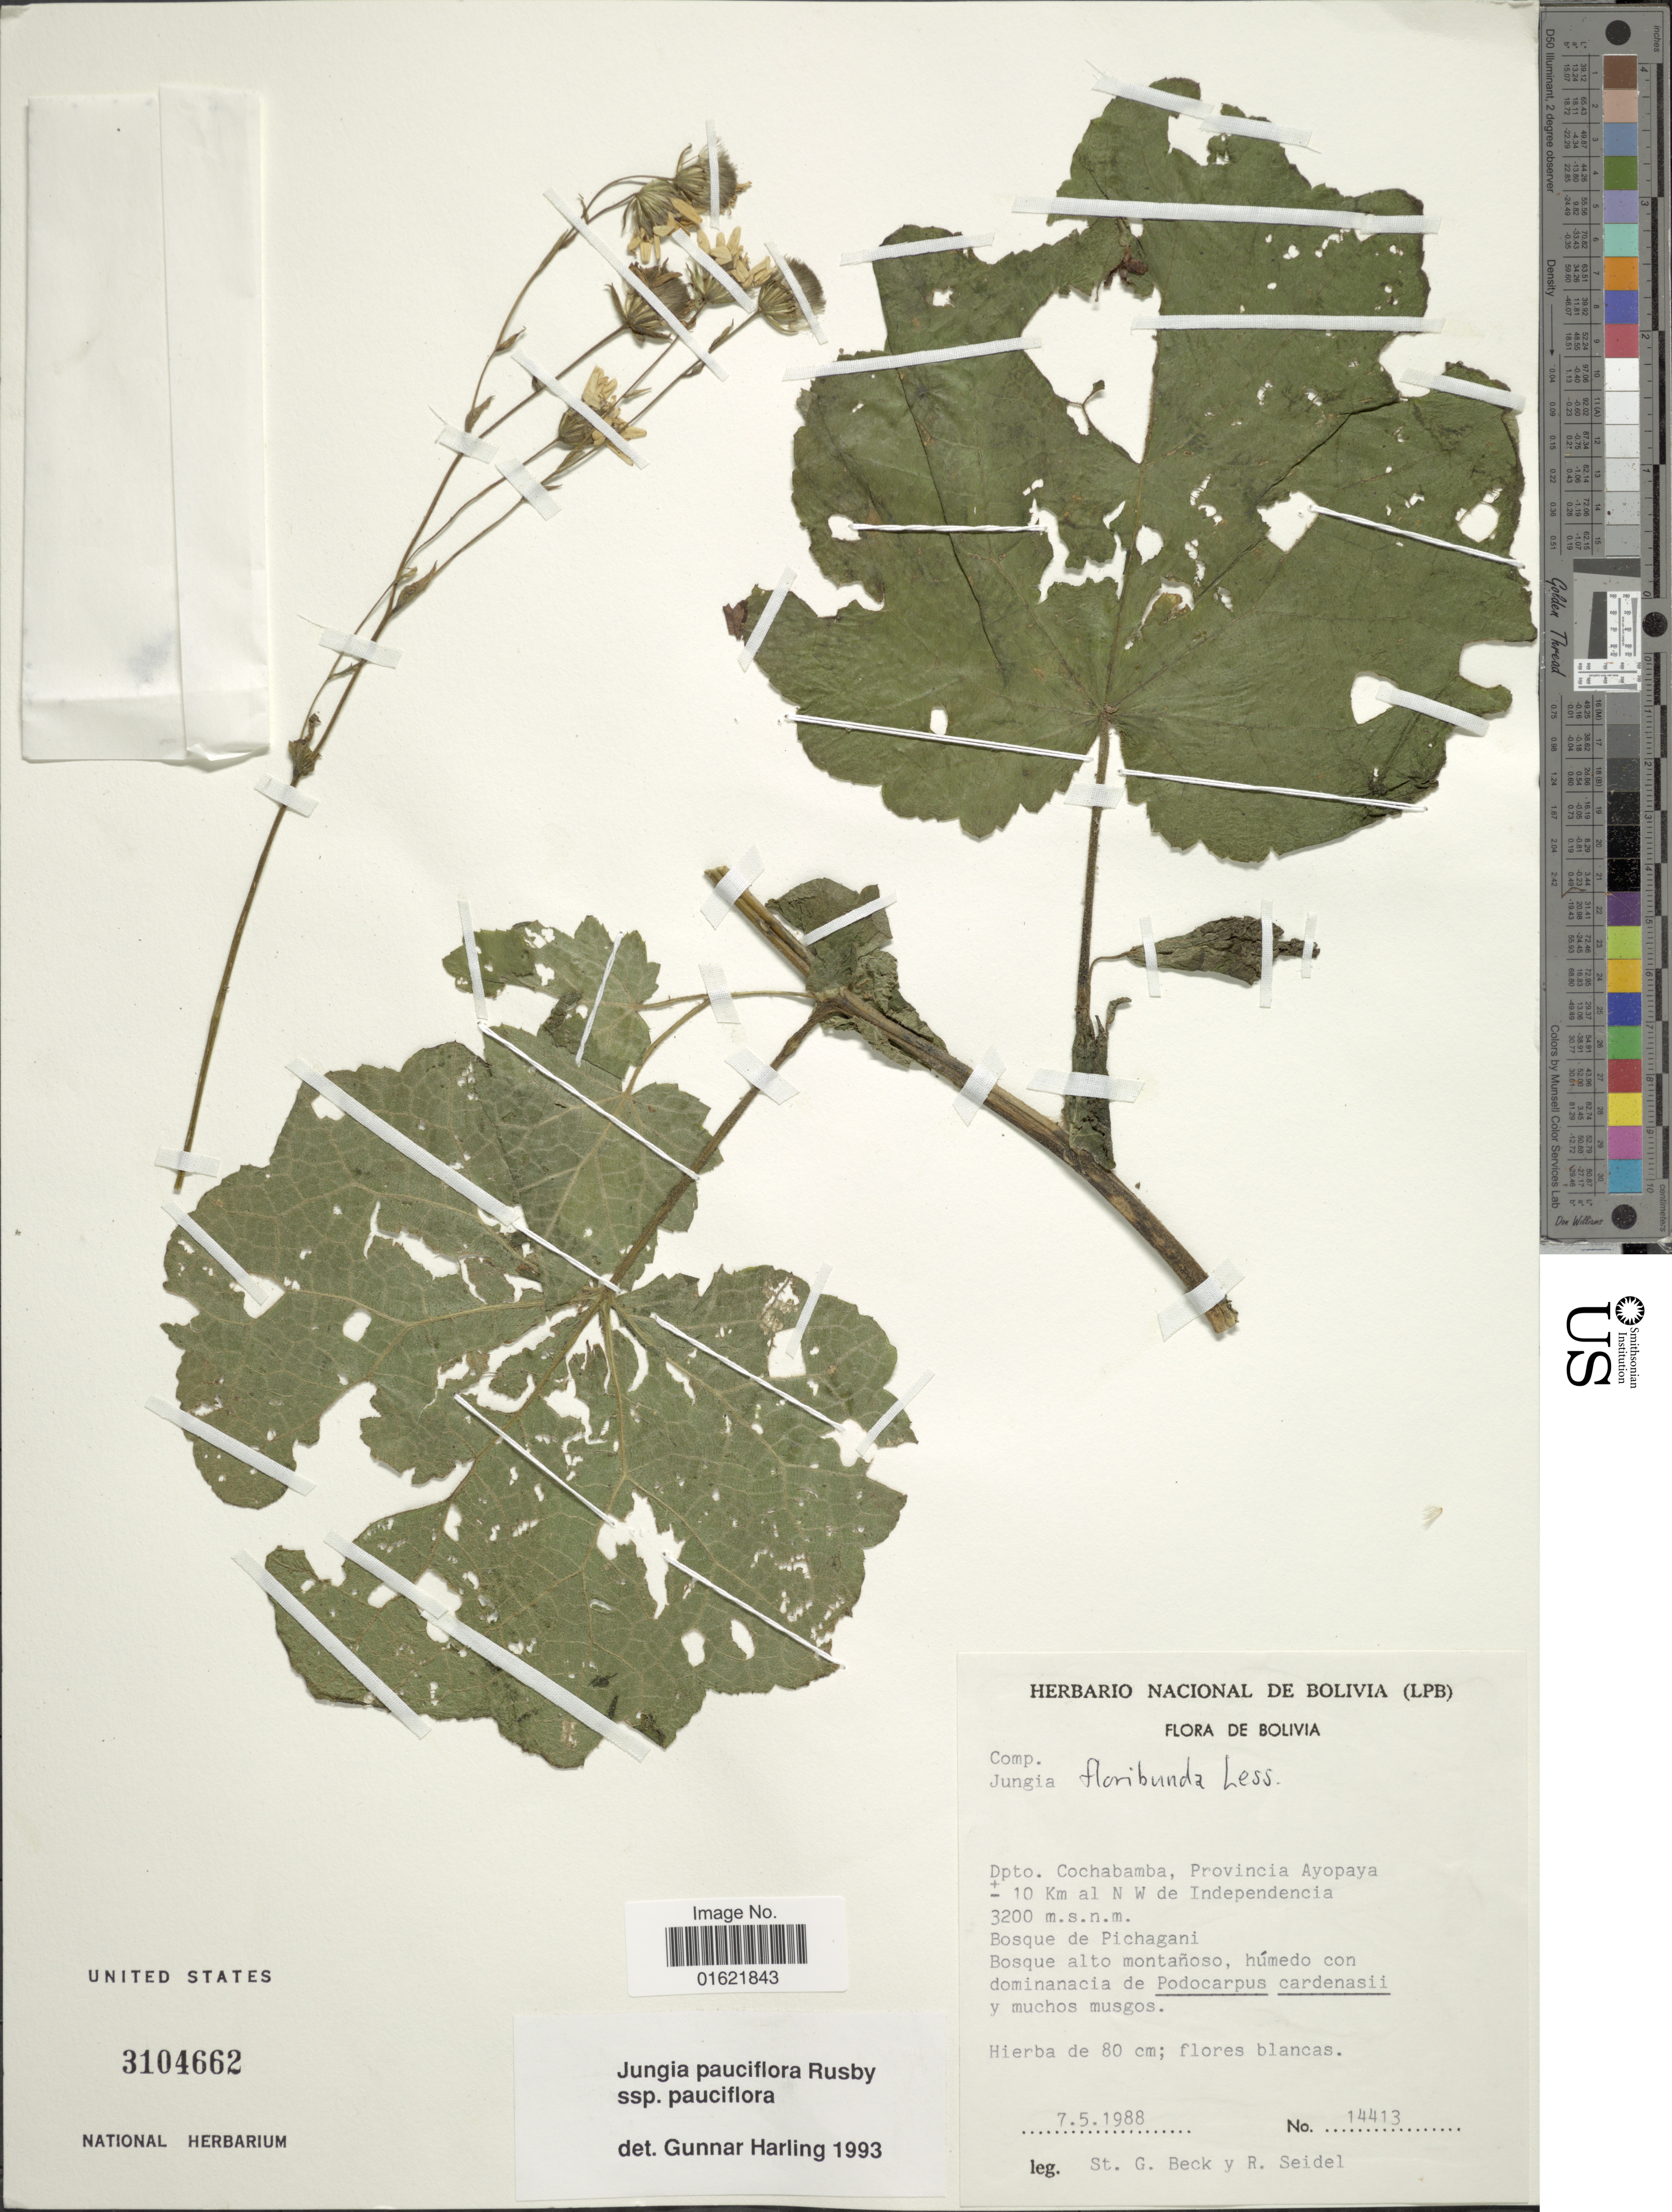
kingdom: Plantae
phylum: Tracheophyta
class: Magnoliopsida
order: Asterales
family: Asteraceae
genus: Jungia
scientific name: Jungia pauciflora subsp. pauciflora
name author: Rusby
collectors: S. G. Beck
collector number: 14413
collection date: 1988-05-07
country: Bolivia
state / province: Cochabamba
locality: Provincia Ayopaya 10 km al N W de Independencia. Bosque de Pichagani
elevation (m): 3200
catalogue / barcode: US 3104662